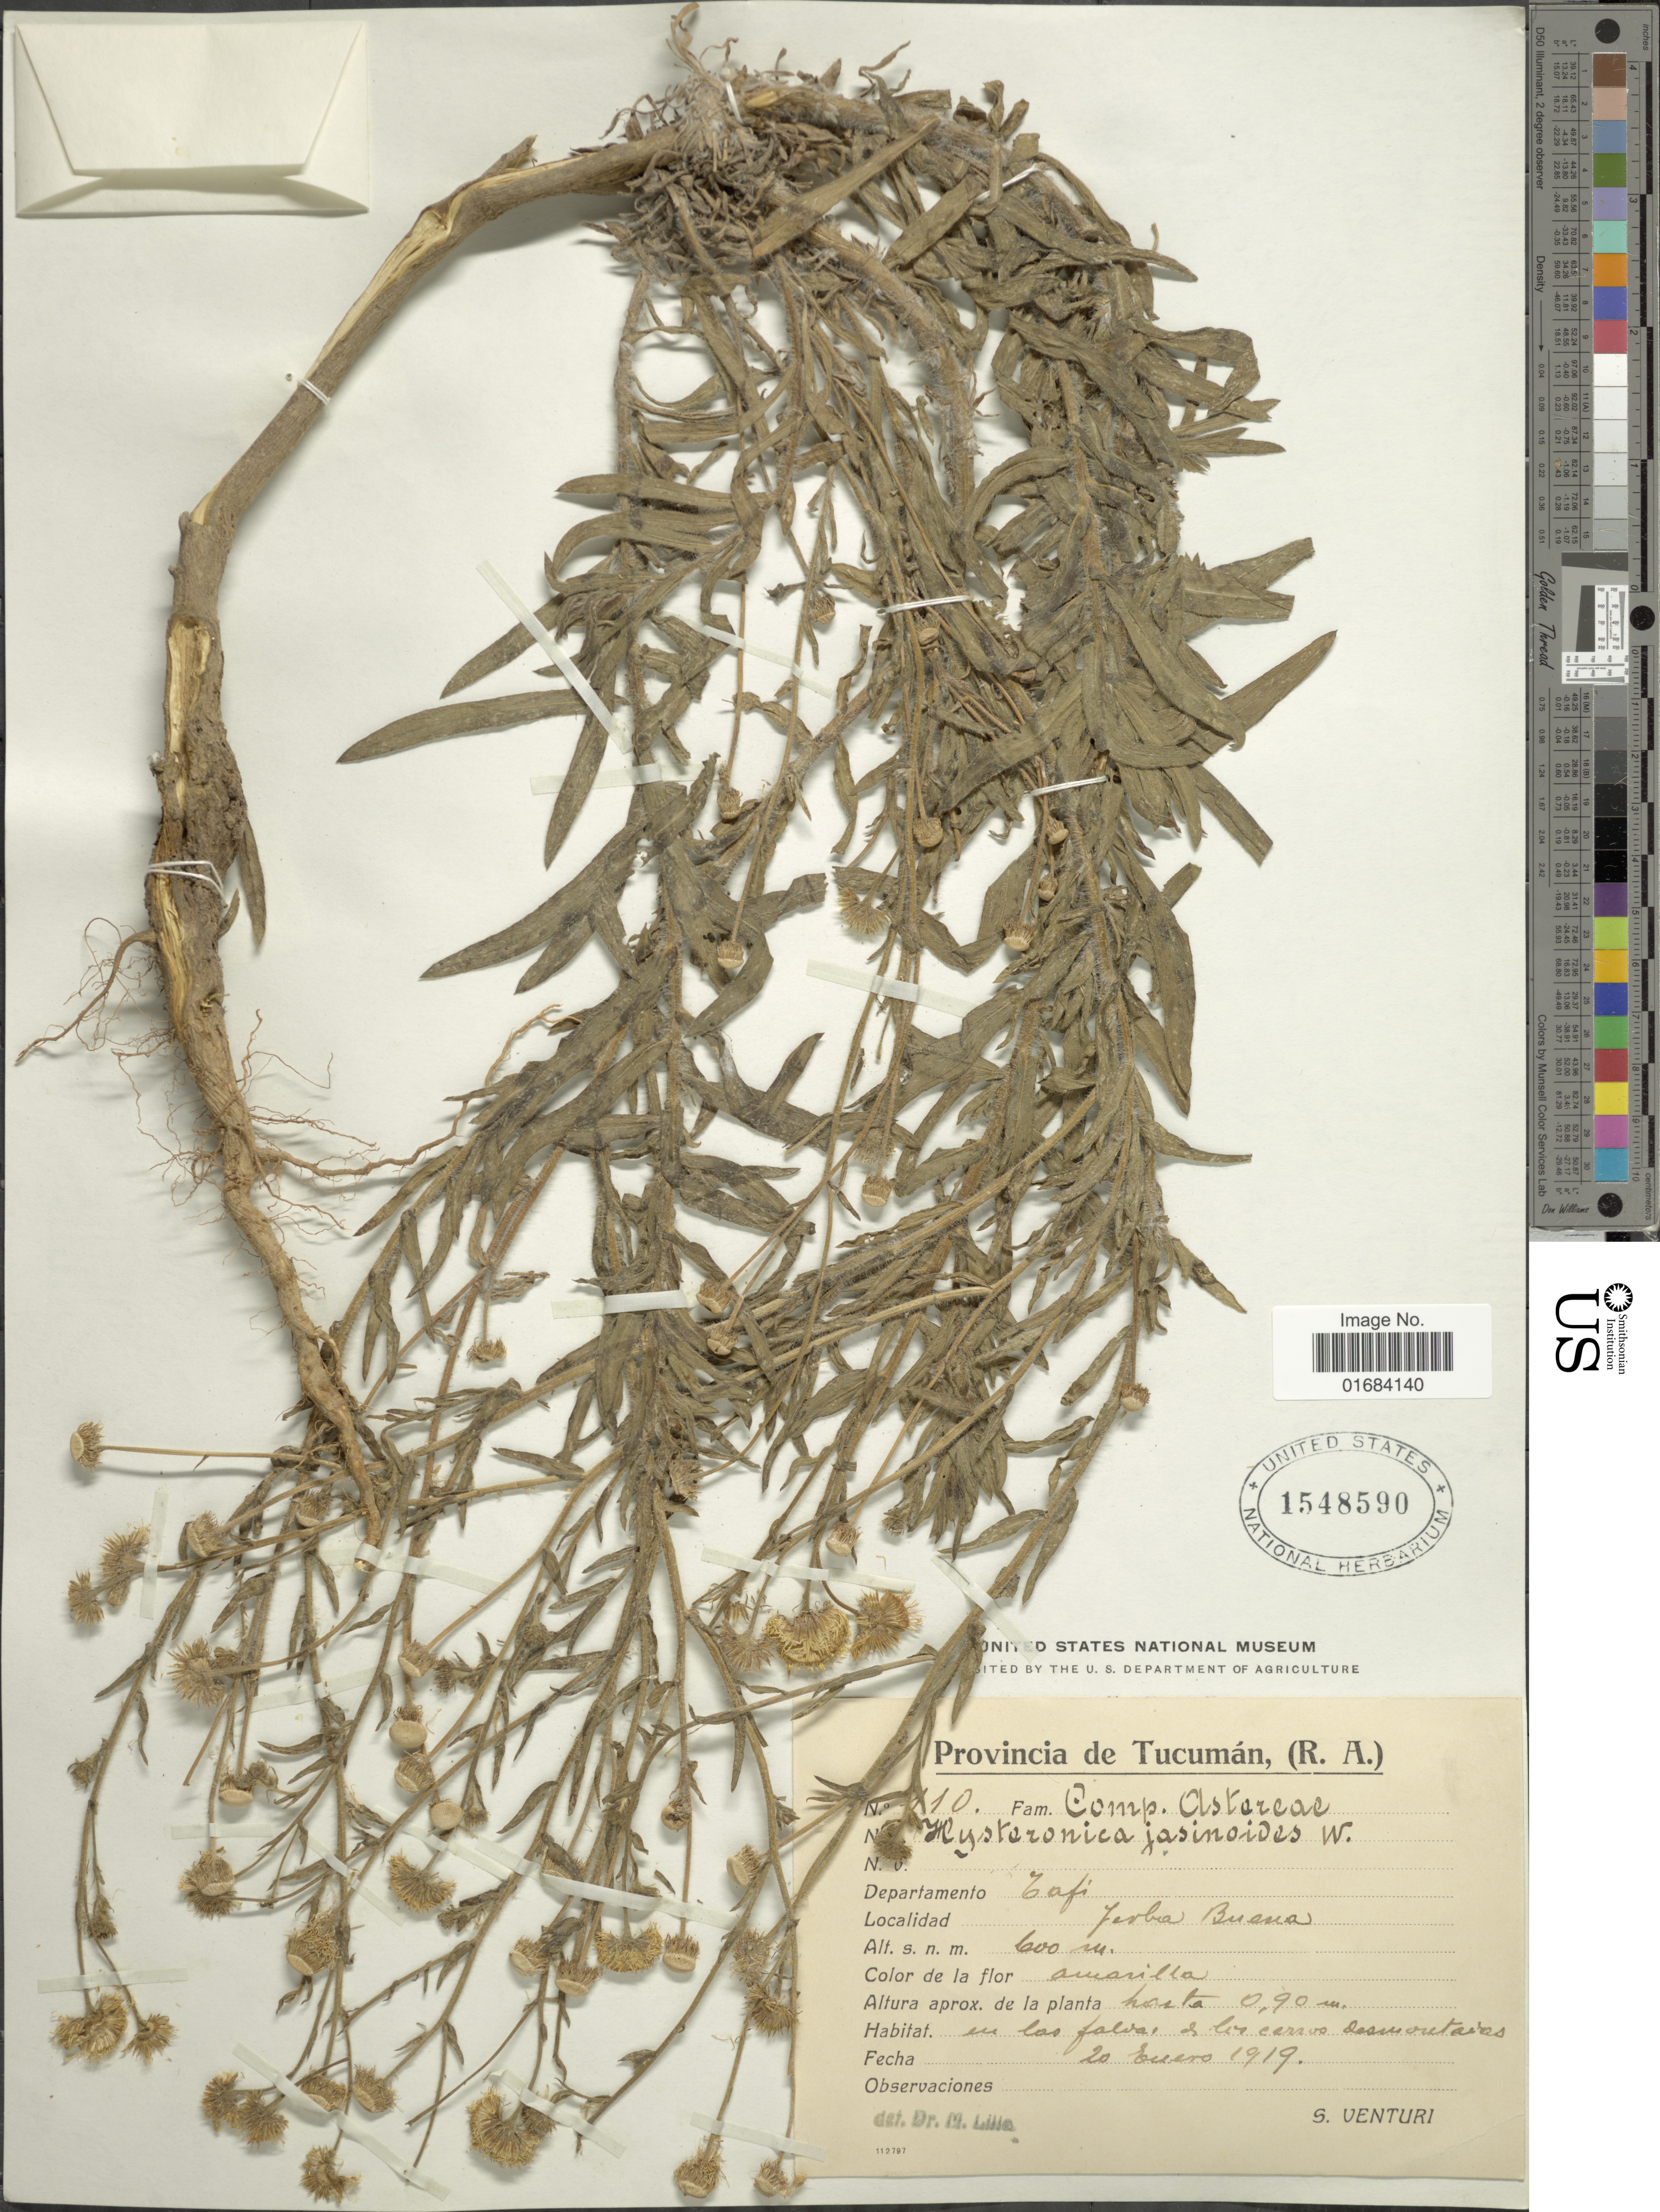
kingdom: Plantae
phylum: Tracheophyta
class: Magnoliopsida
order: Asterales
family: Asteraceae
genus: Hysterionica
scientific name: Hysterionica jasionoides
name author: Willd.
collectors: S. Venturi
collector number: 110*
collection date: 1919-01-20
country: Argentina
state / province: Tucuman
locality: Yerba Buena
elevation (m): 600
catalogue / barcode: US 1548590